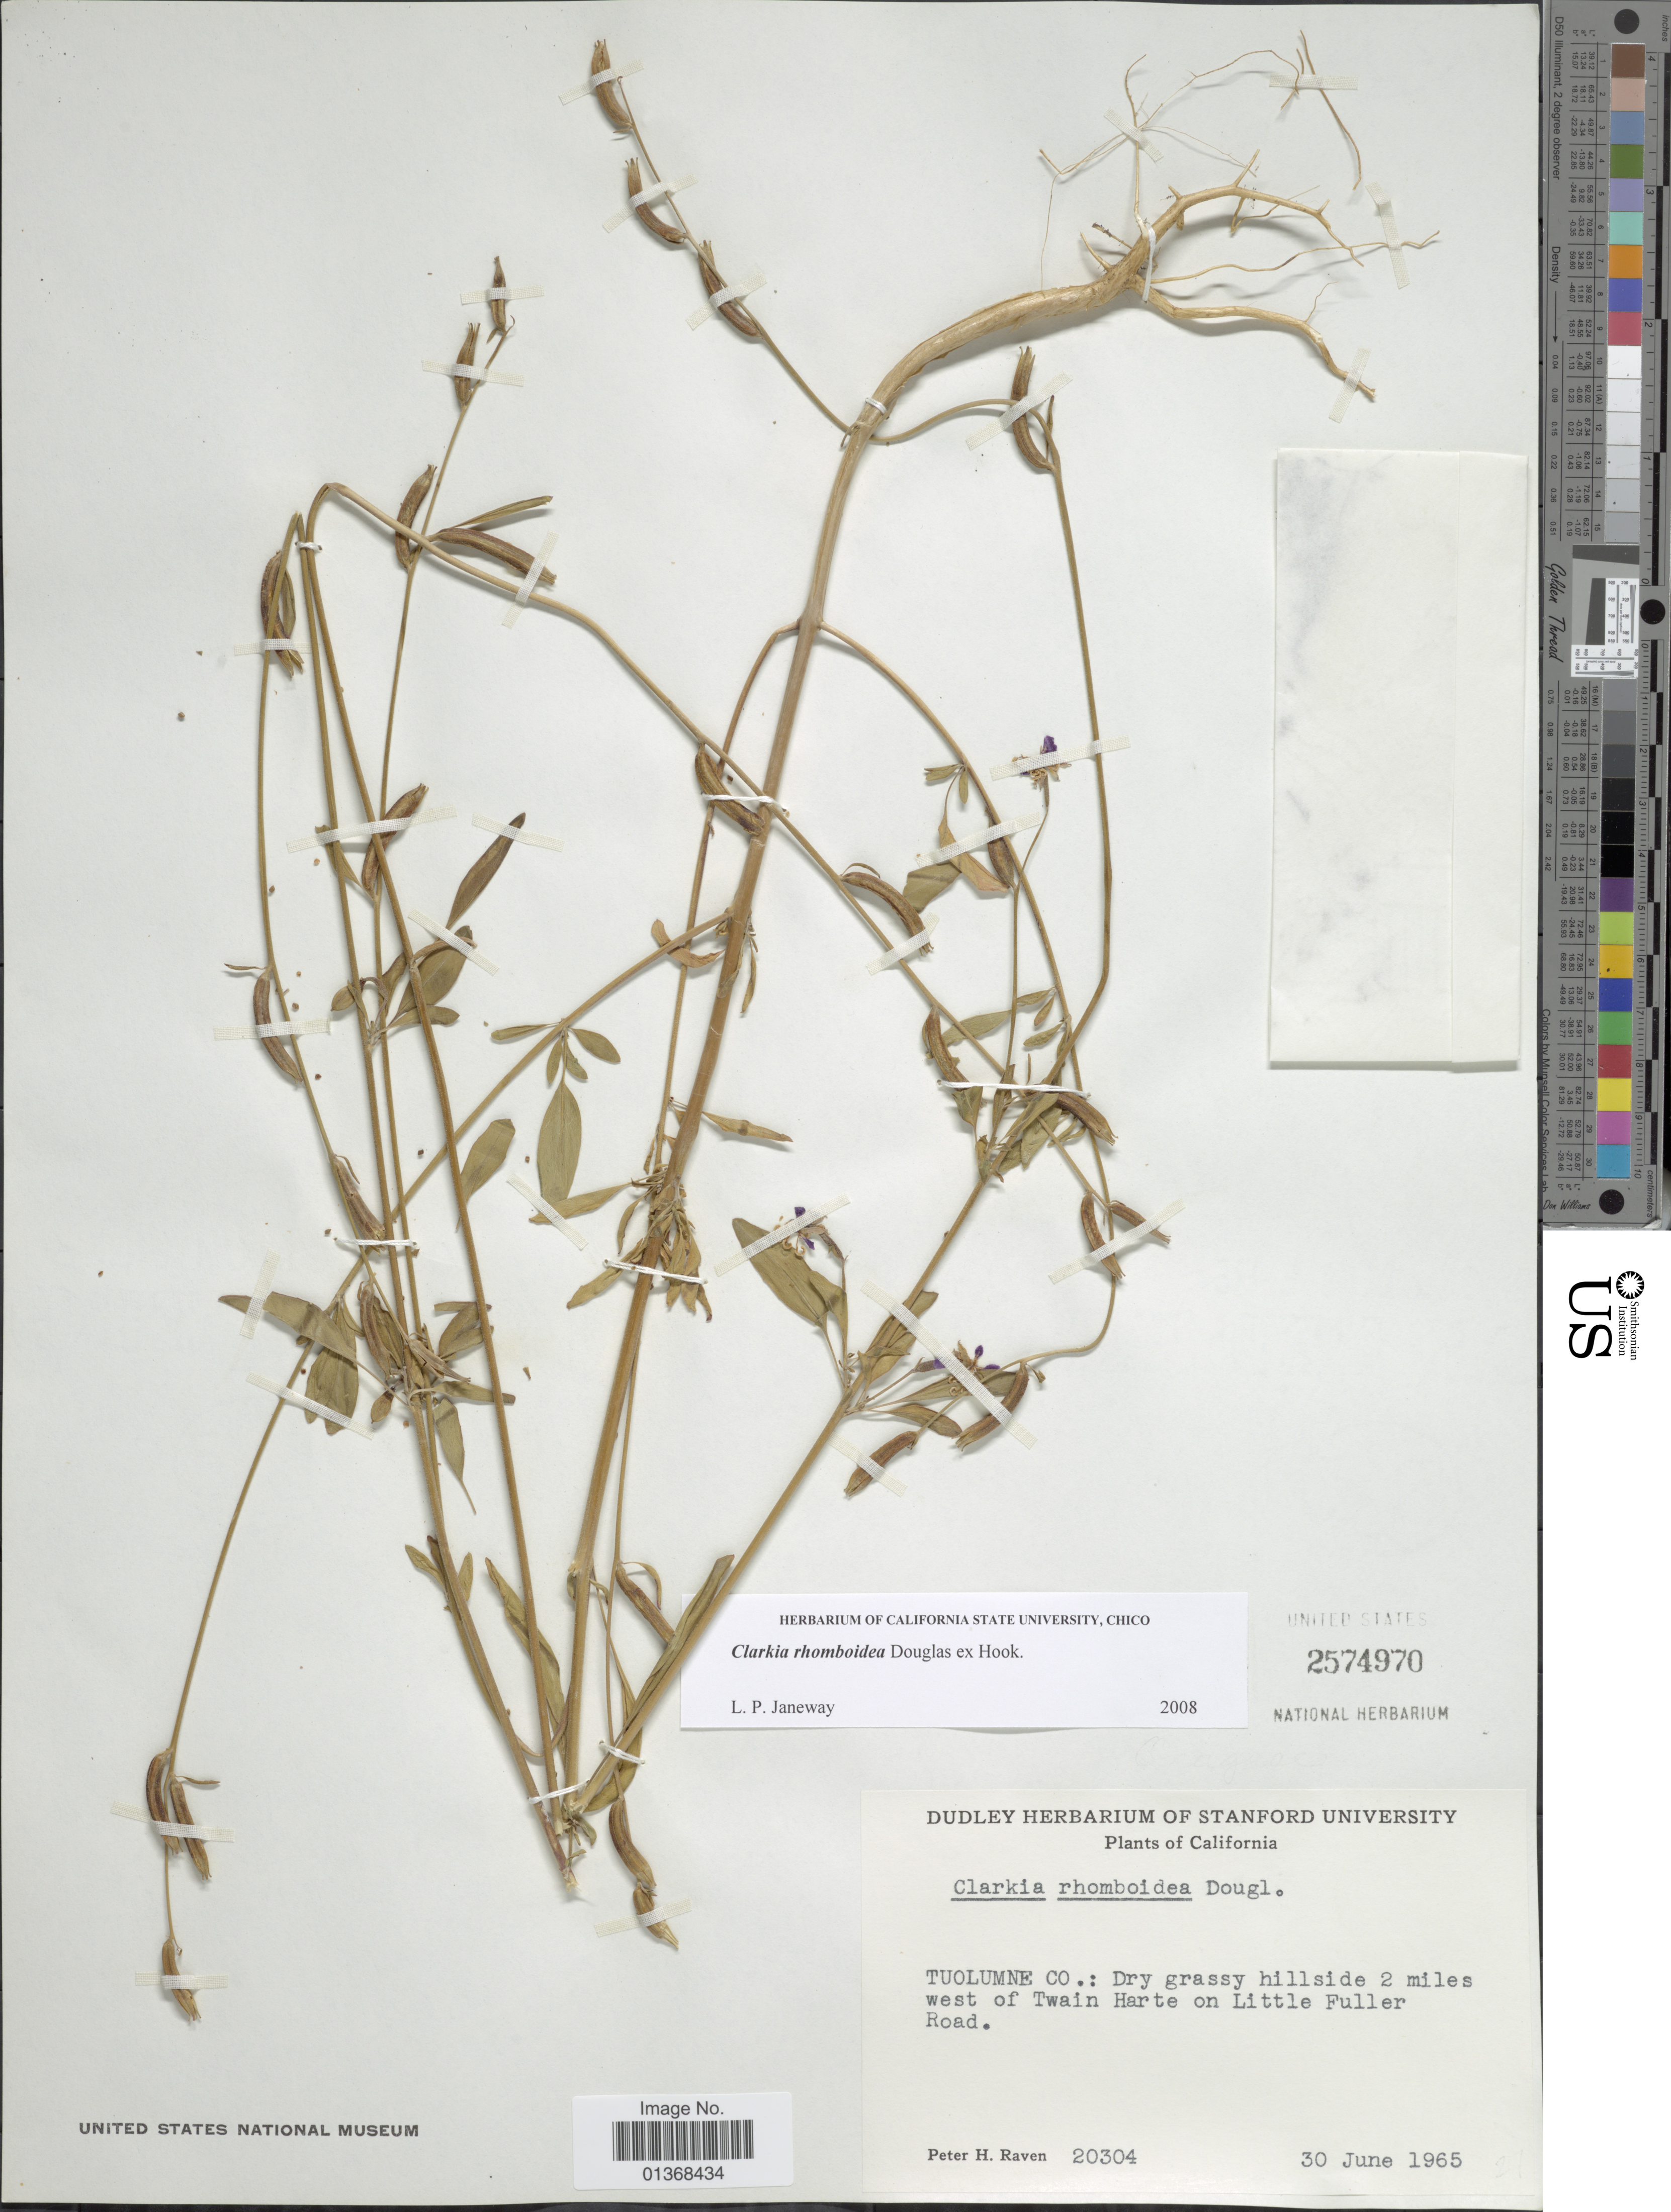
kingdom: Plantae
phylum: Tracheophyta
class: Magnoliopsida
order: Myrtales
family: Onagraceae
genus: Clarkia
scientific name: Clarkia rhomboidea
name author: Douglas ex Hook.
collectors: P. H. Raven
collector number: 20304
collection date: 1965-06-30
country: United States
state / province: California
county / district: Tuolumne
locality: Tuolumne Co.: Dry grassy hillside 2 miles west of Twain Harte on Little Fuller Road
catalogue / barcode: US 2574970